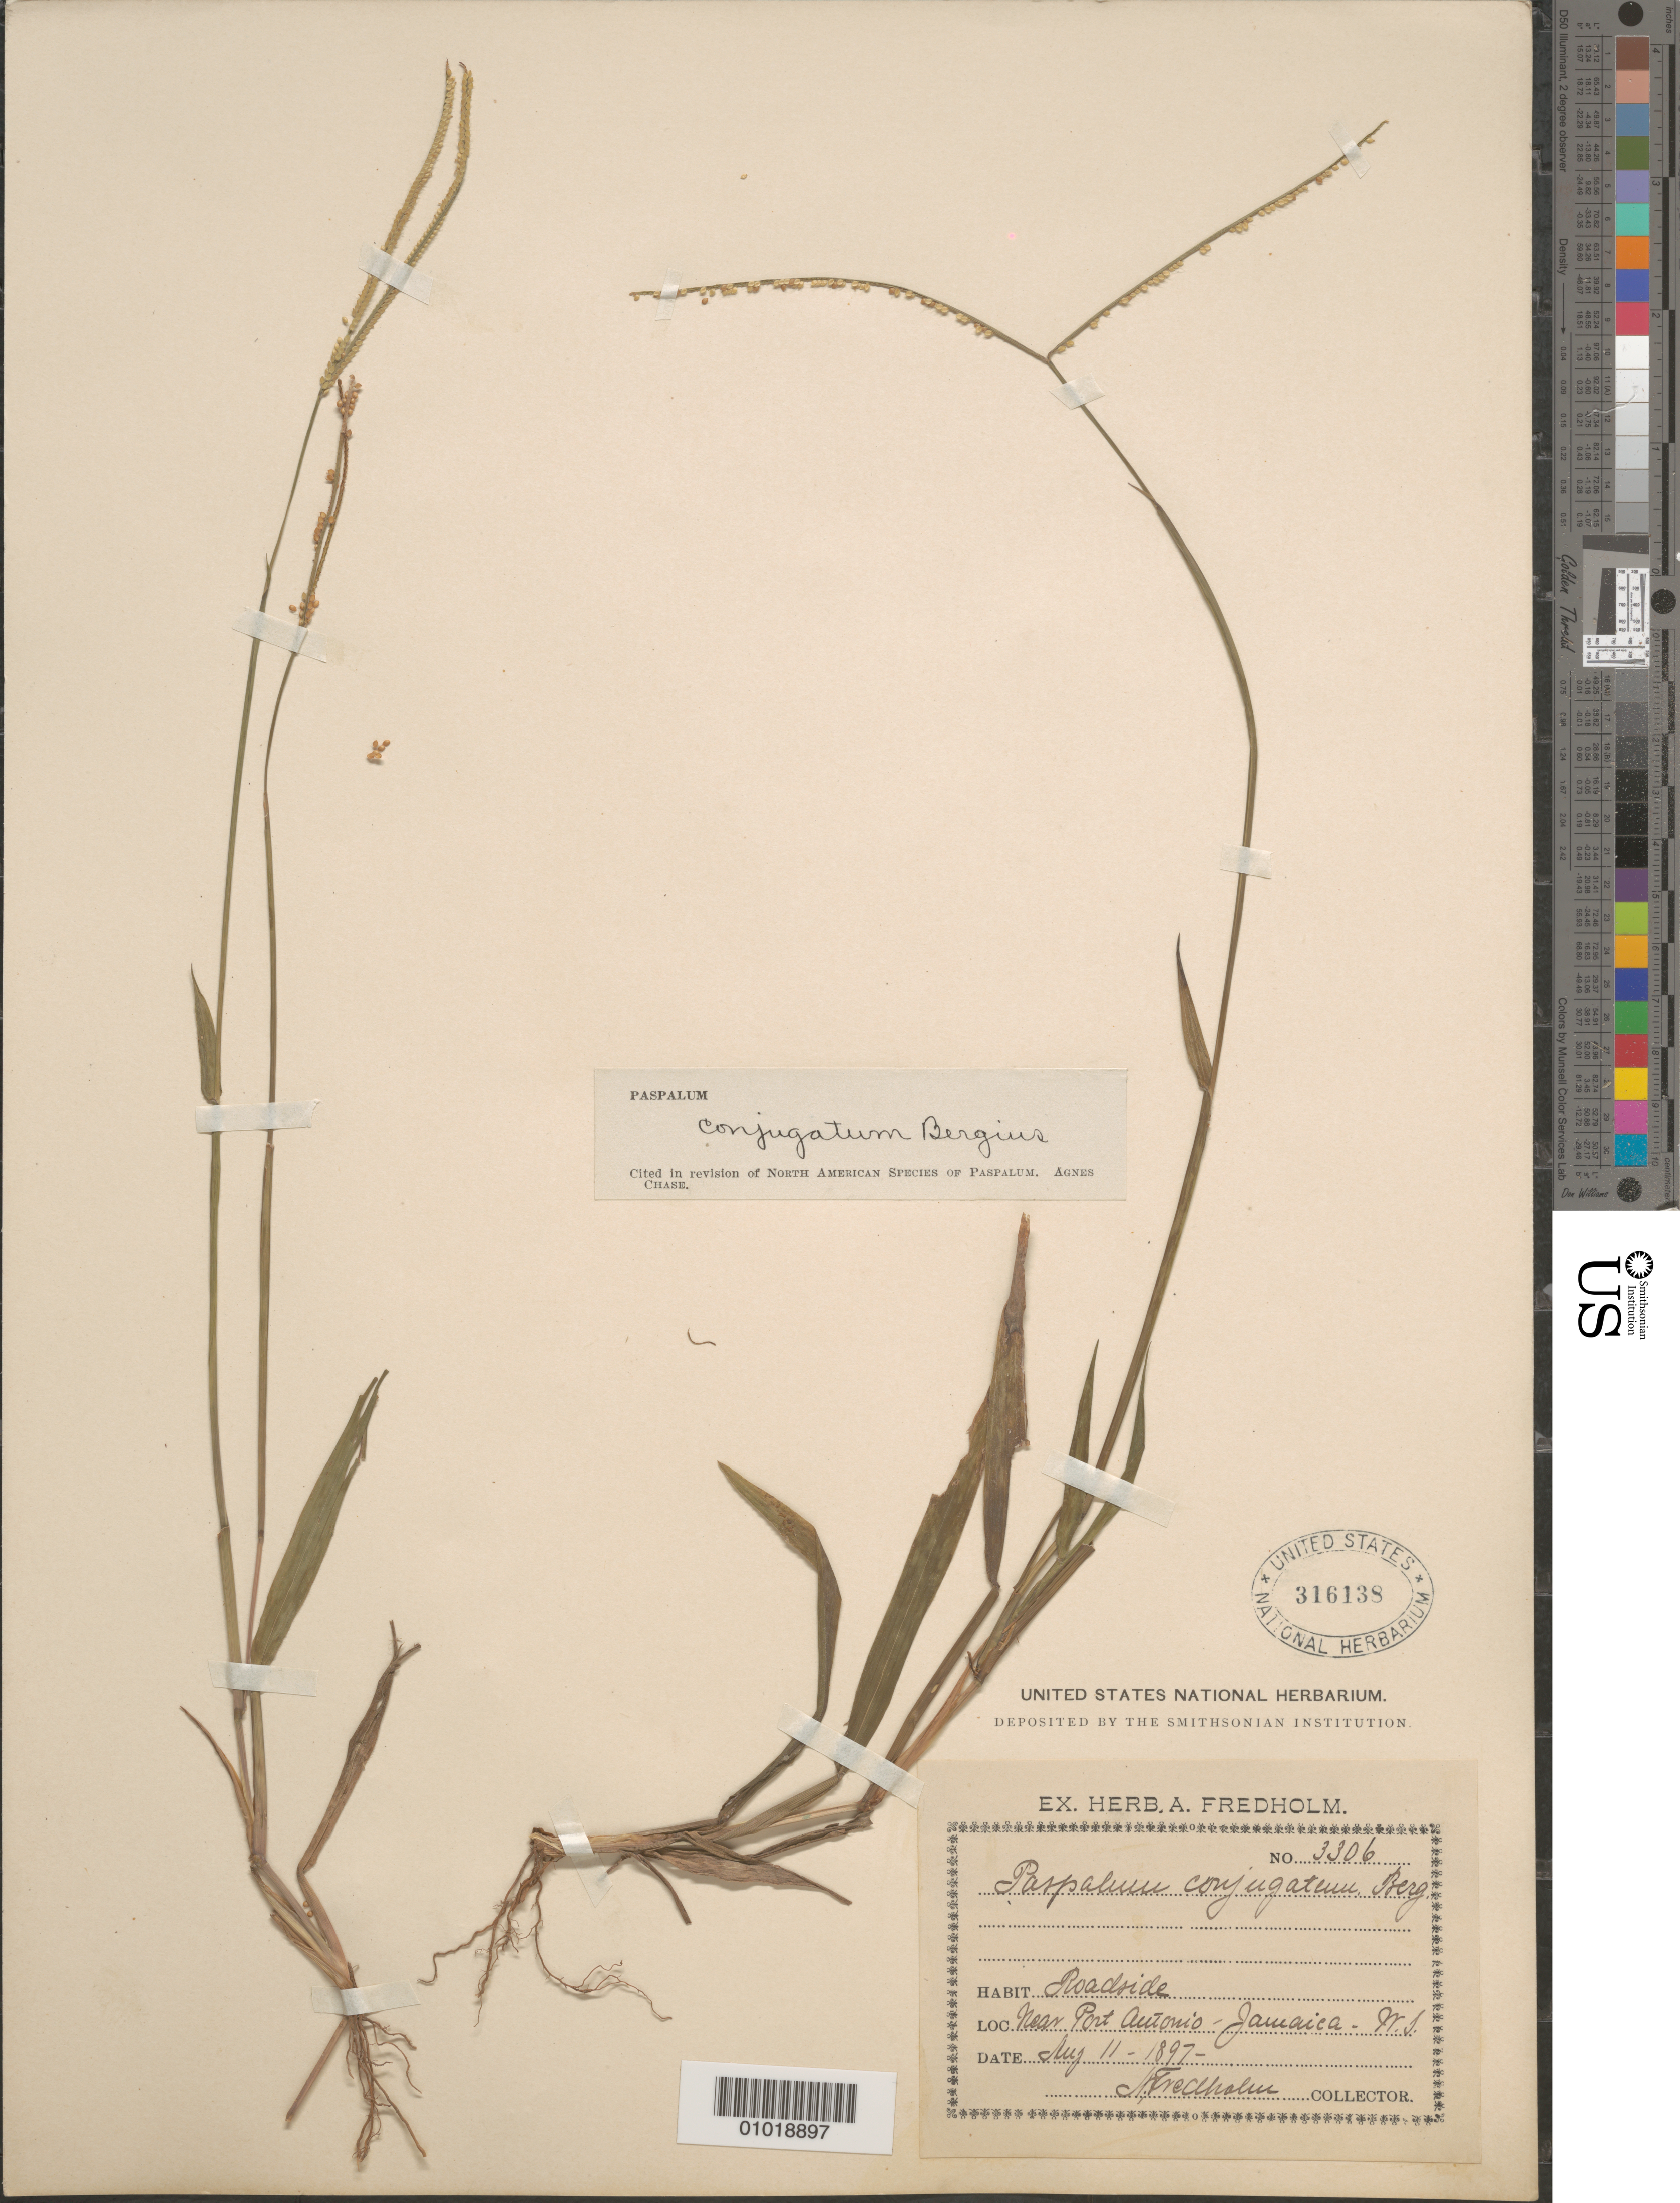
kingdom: Plantae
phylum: Tracheophyta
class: Liliopsida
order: Poales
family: Poaceae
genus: Paspalum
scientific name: Paspalum conjugatum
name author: P.J. Bergius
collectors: A. Fredholm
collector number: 3306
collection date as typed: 11 Aug 1897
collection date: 1897-08-11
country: Jamaica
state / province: Portland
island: Jamaica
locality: Near Port Antonio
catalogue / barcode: US 316138